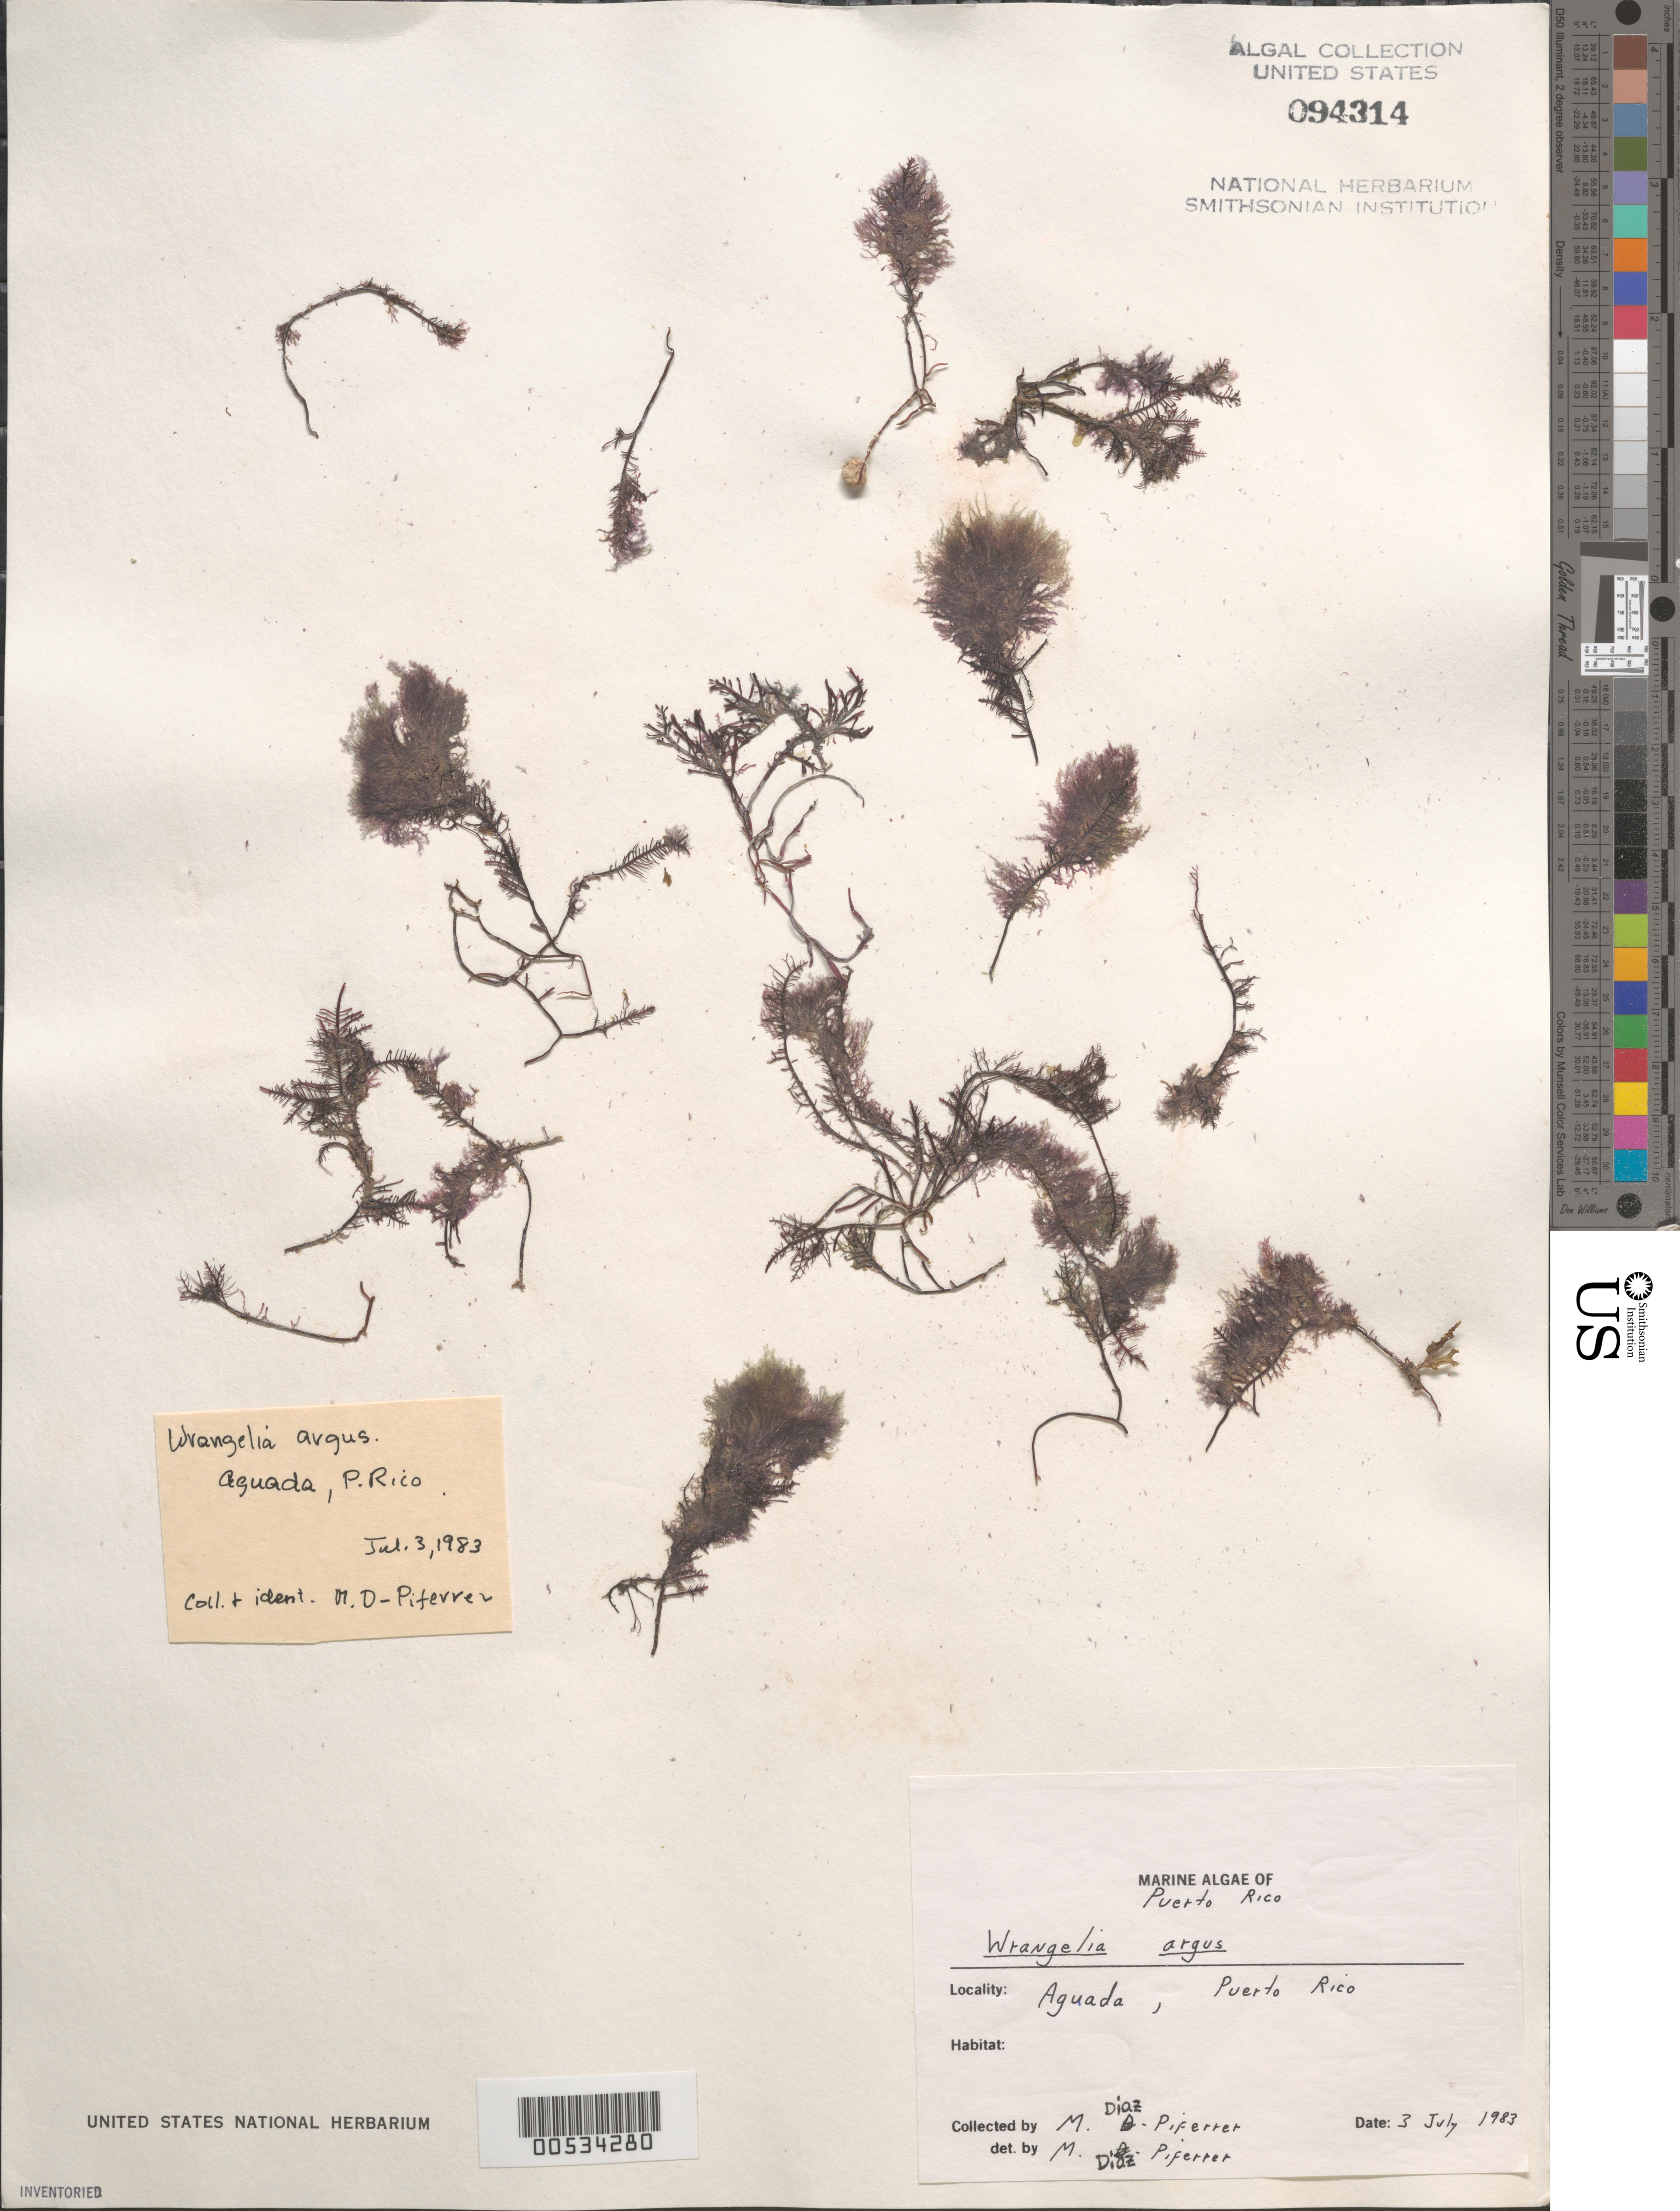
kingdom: Plantae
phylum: Rhodophyta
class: Florideophyceae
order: Ceramiales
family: Wrangeliaceae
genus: Wrangelia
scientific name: Wrangelia argus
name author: (Mont.) Mont.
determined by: Diaz-Piferrer, M.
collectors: M. Diaz-Piferrer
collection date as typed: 03 Jul 1983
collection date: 1983-07-03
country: Puerto Rico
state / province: Aguada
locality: Aguada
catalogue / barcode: US 94314